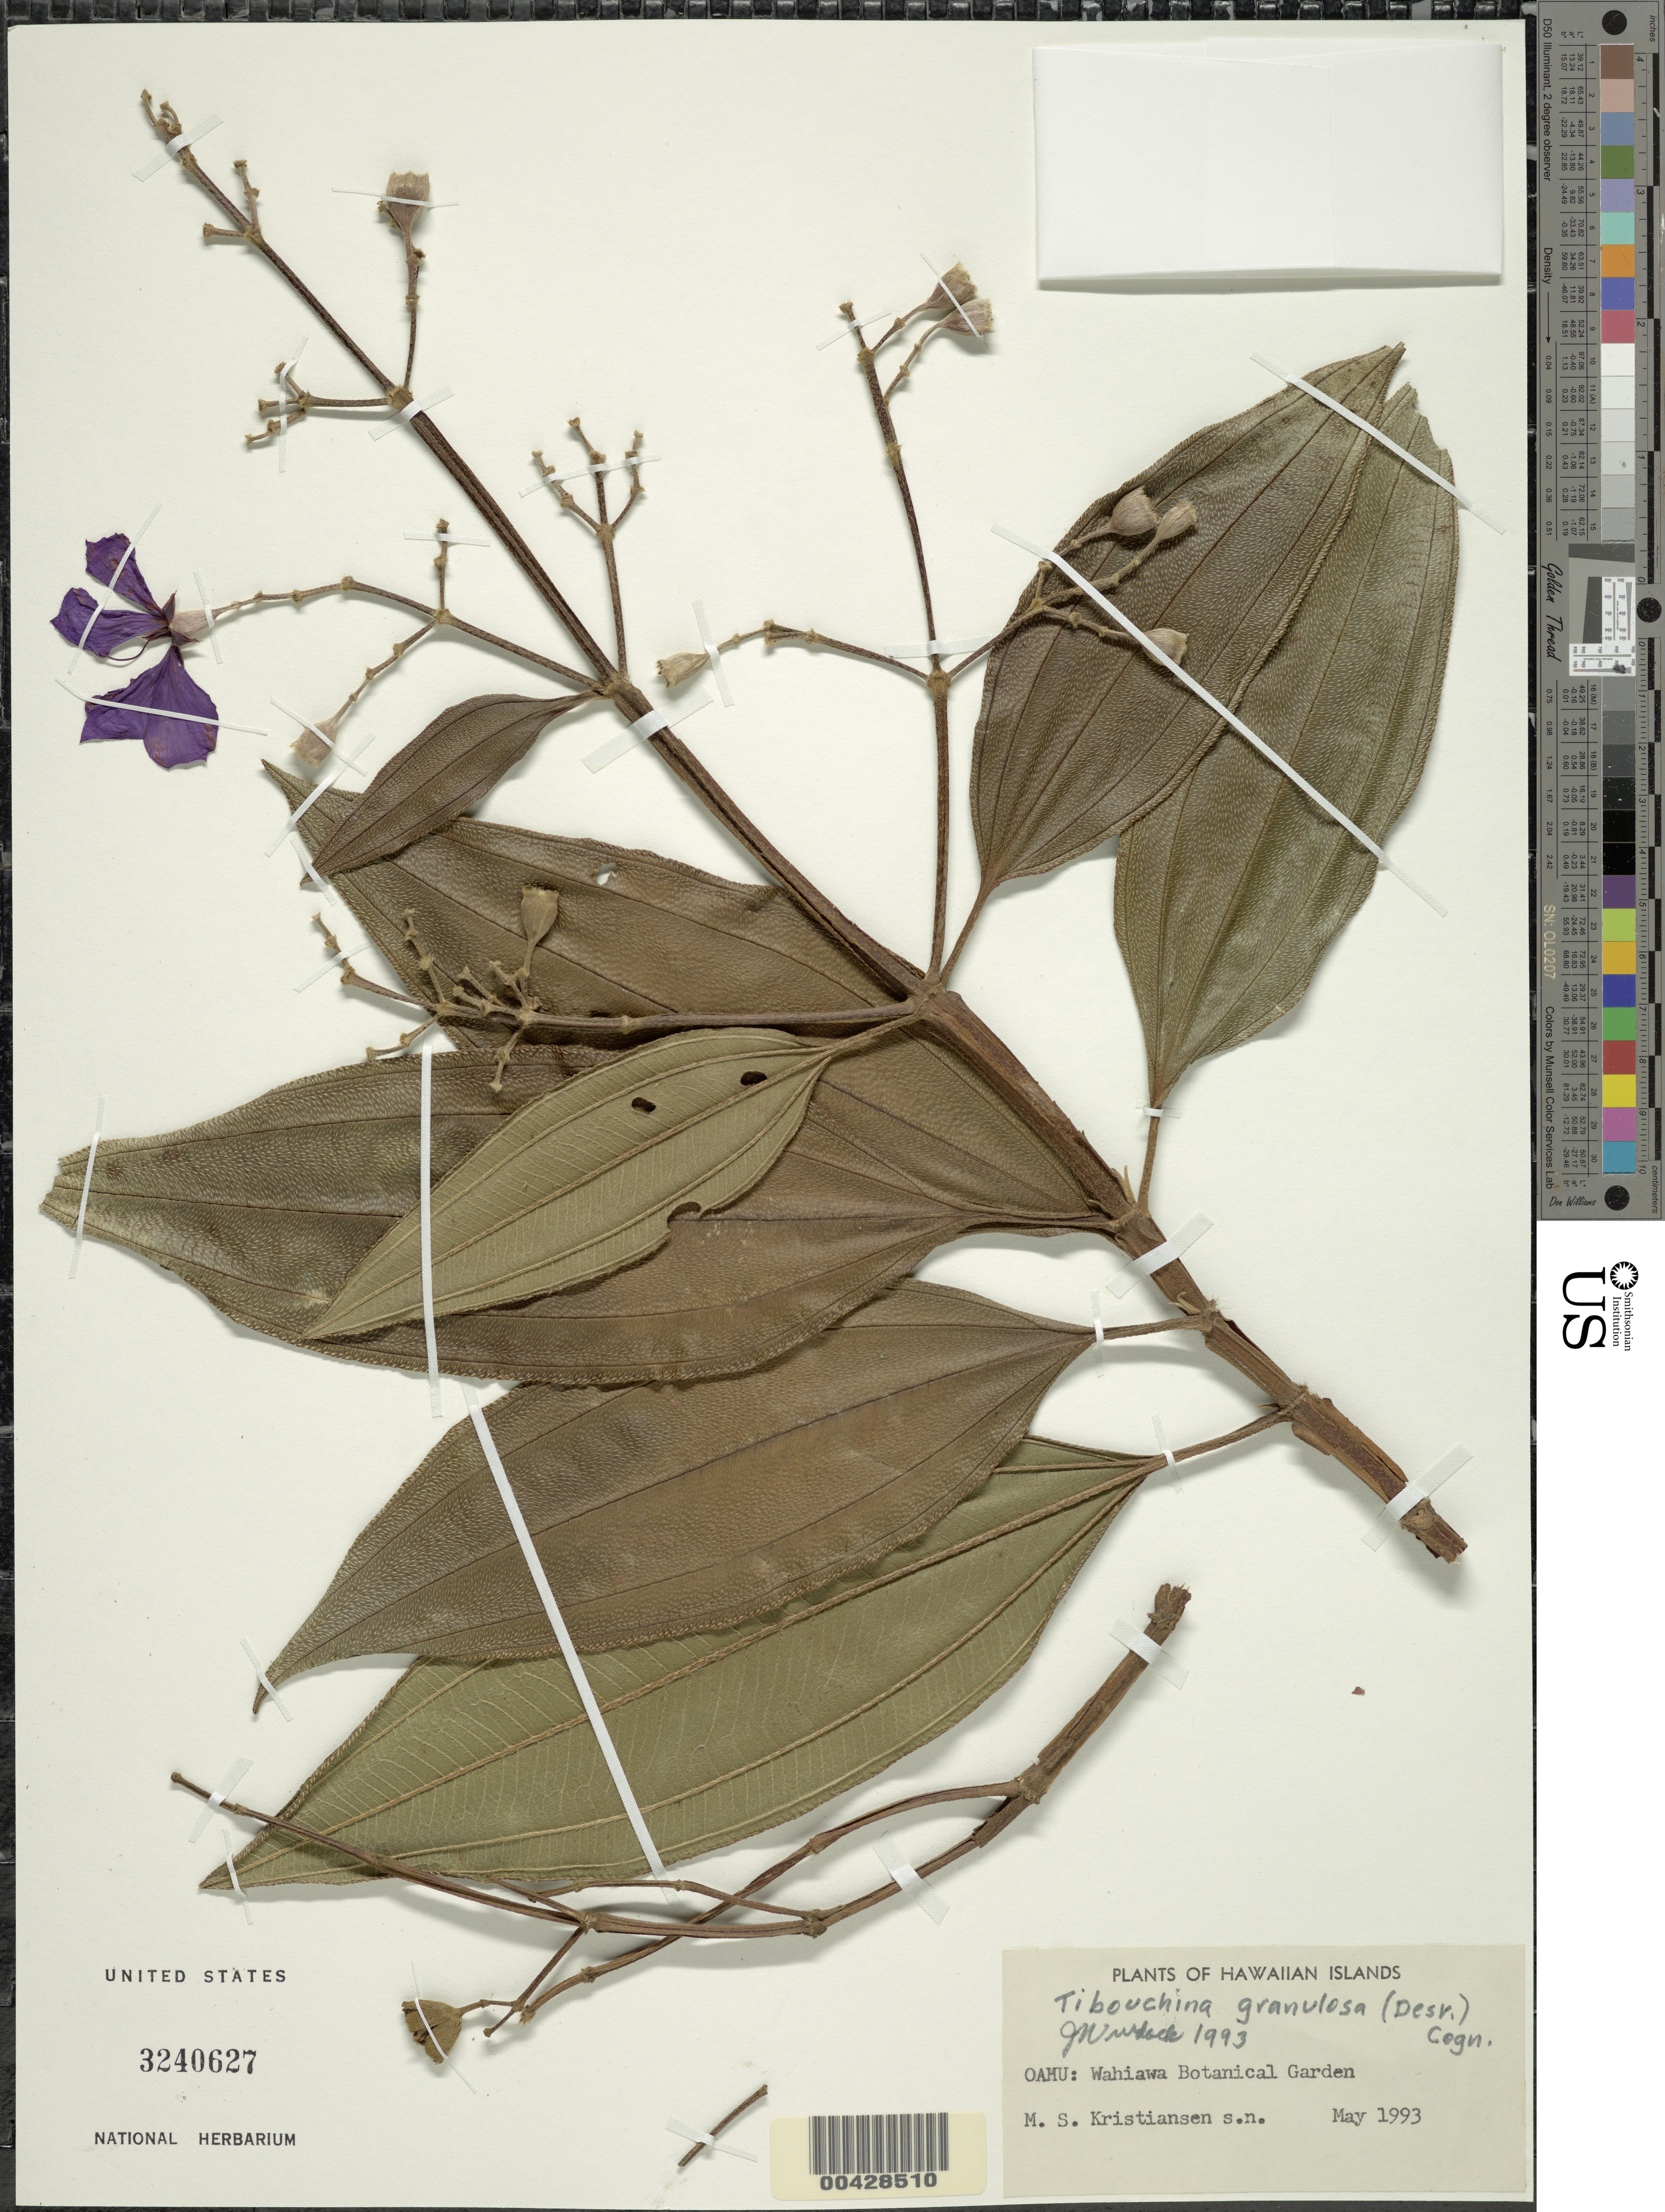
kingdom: Plantae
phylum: Tracheophyta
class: Magnoliopsida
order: Myrtales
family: Melastomataceae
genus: Pleroma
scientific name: Pleroma granulosum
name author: (Desr.) D. Don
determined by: Wagner, W. L., (BOT), Smithsonian Institution - National Museum of Natural History (UNITED STATES)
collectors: M. Kristiansen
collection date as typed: May 1993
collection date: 1993-05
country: United States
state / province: Hawaii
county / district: Honolulu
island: Oahu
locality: Wahiawa Botanical Garden.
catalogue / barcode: US 3240627